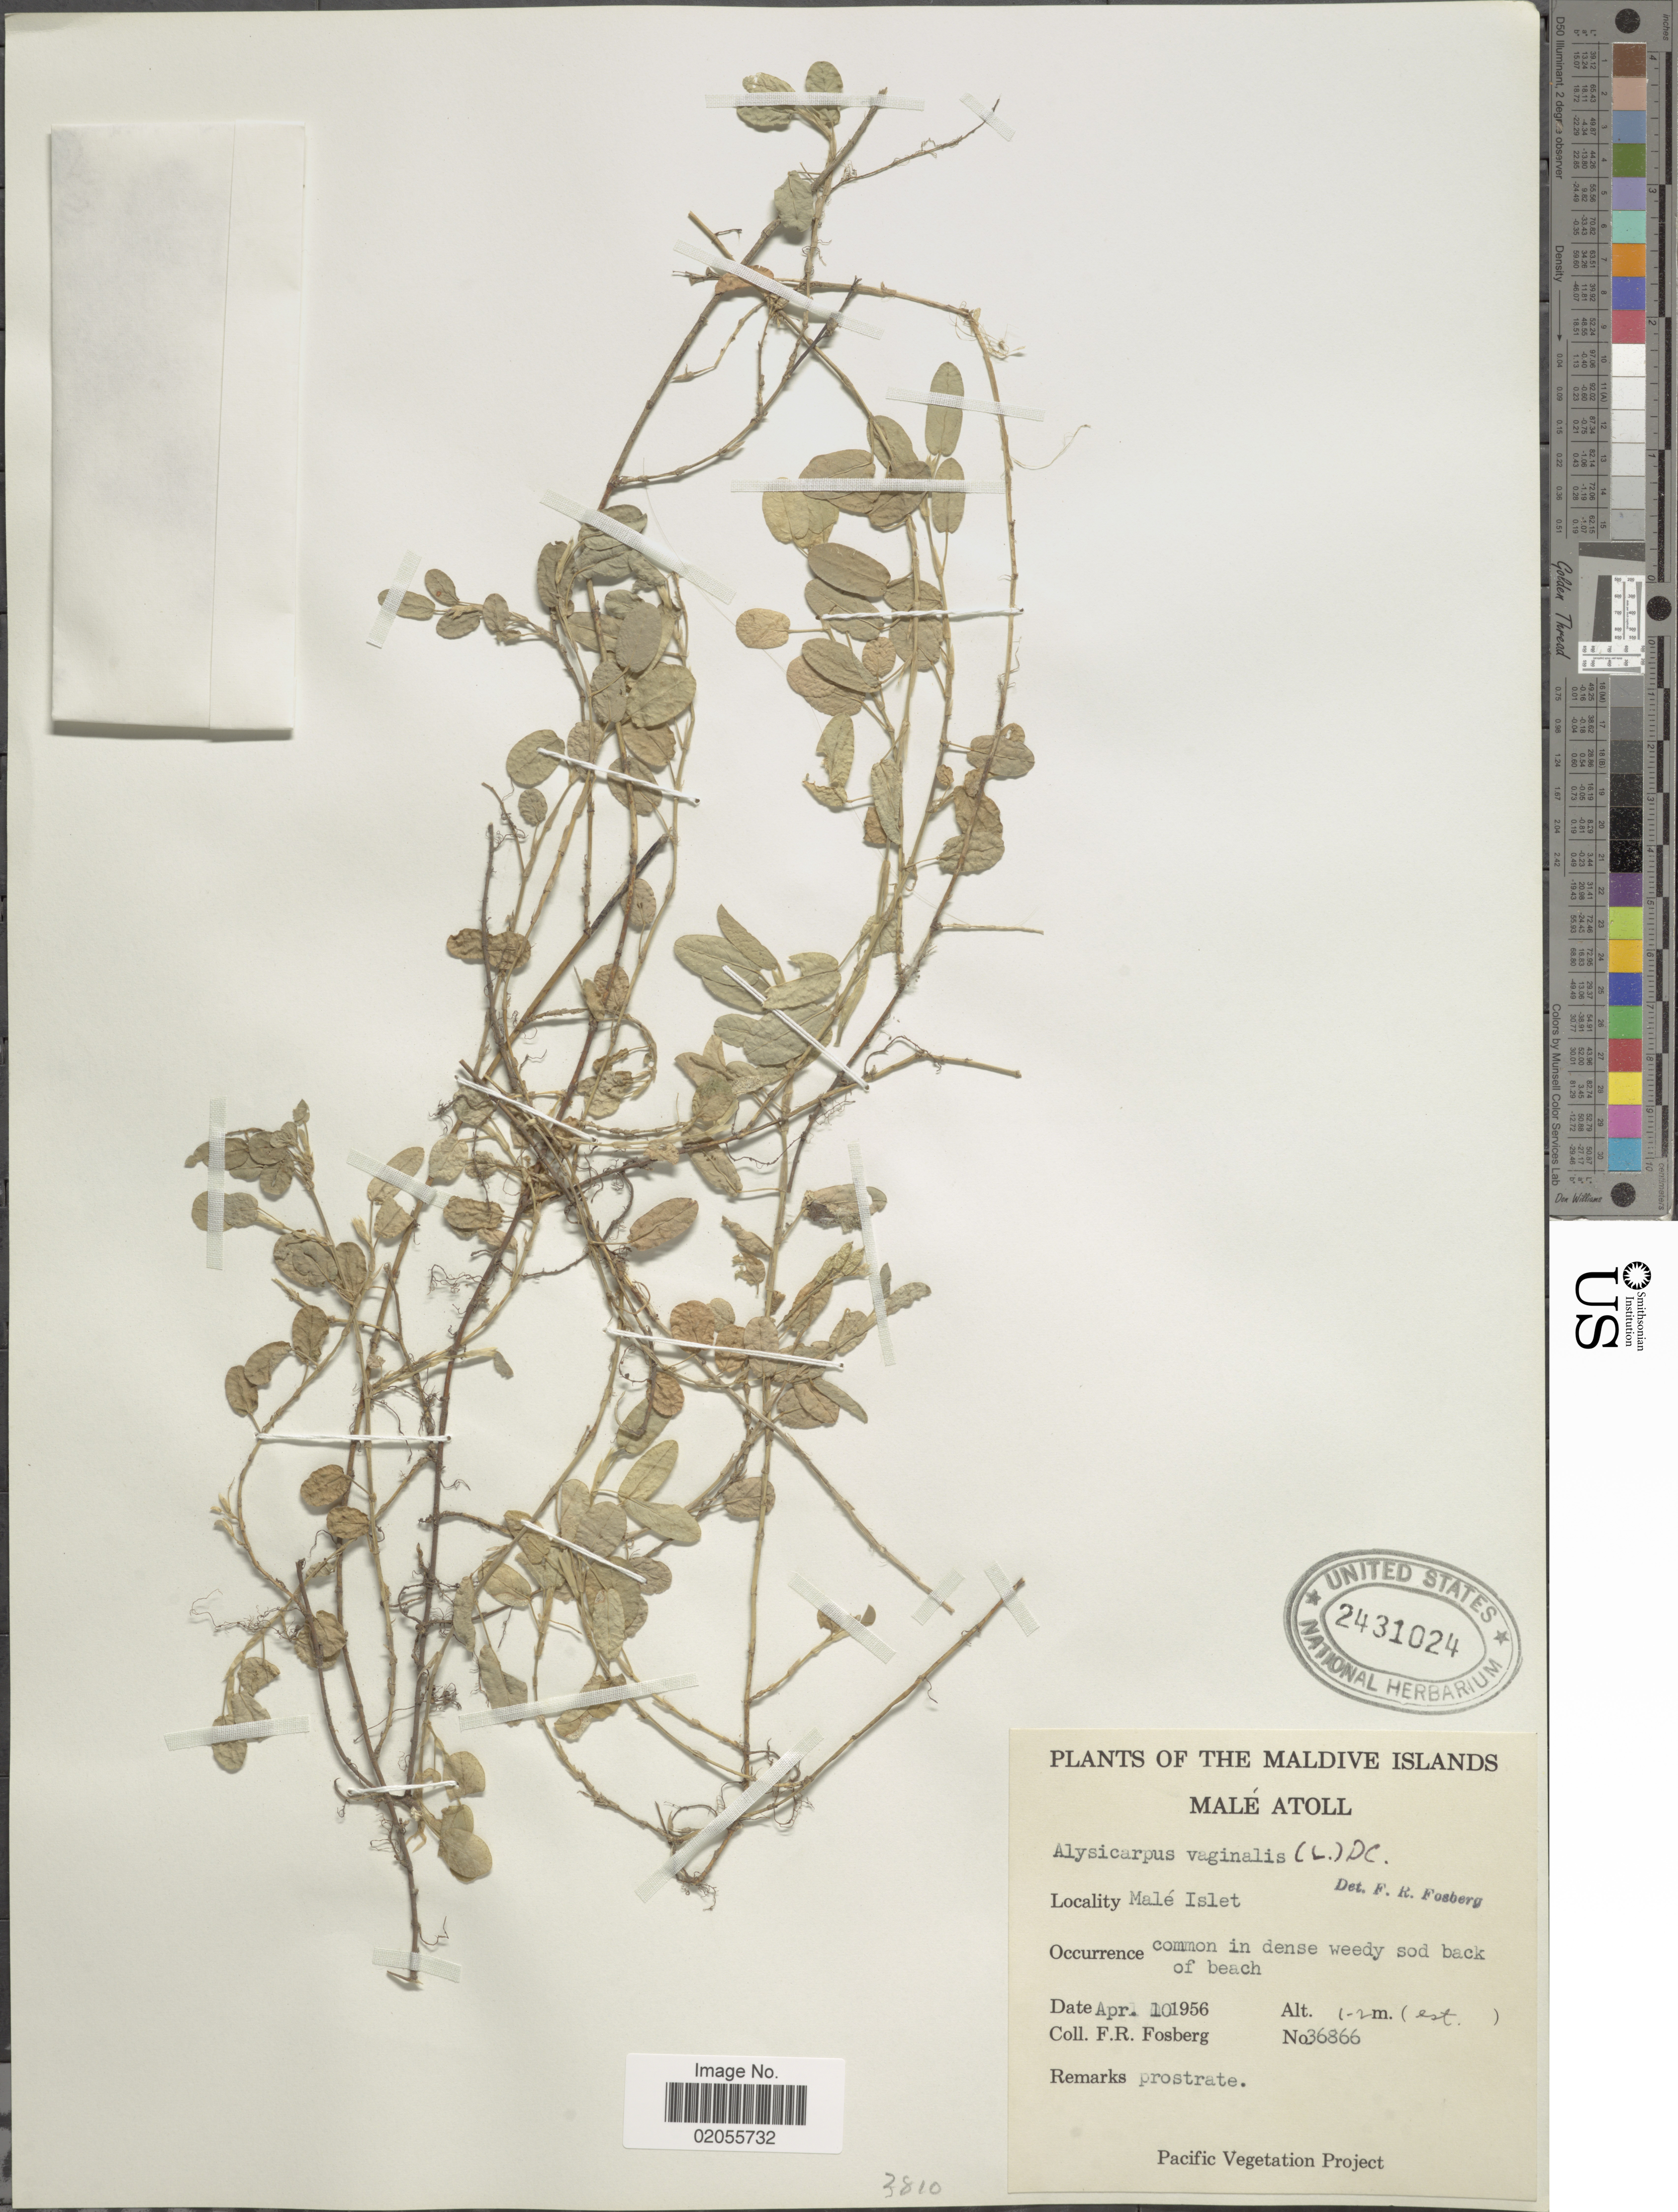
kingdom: Plantae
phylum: Tracheophyta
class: Magnoliopsida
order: Fabales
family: Fabaceae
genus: Alysicarpus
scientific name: Alysicarpus vaginalis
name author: (L.) DC.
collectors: F. R. Fosberg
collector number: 36866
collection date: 1956-04-10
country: Maldive Islands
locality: Male Atoll, Male Islet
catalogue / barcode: US 2431024